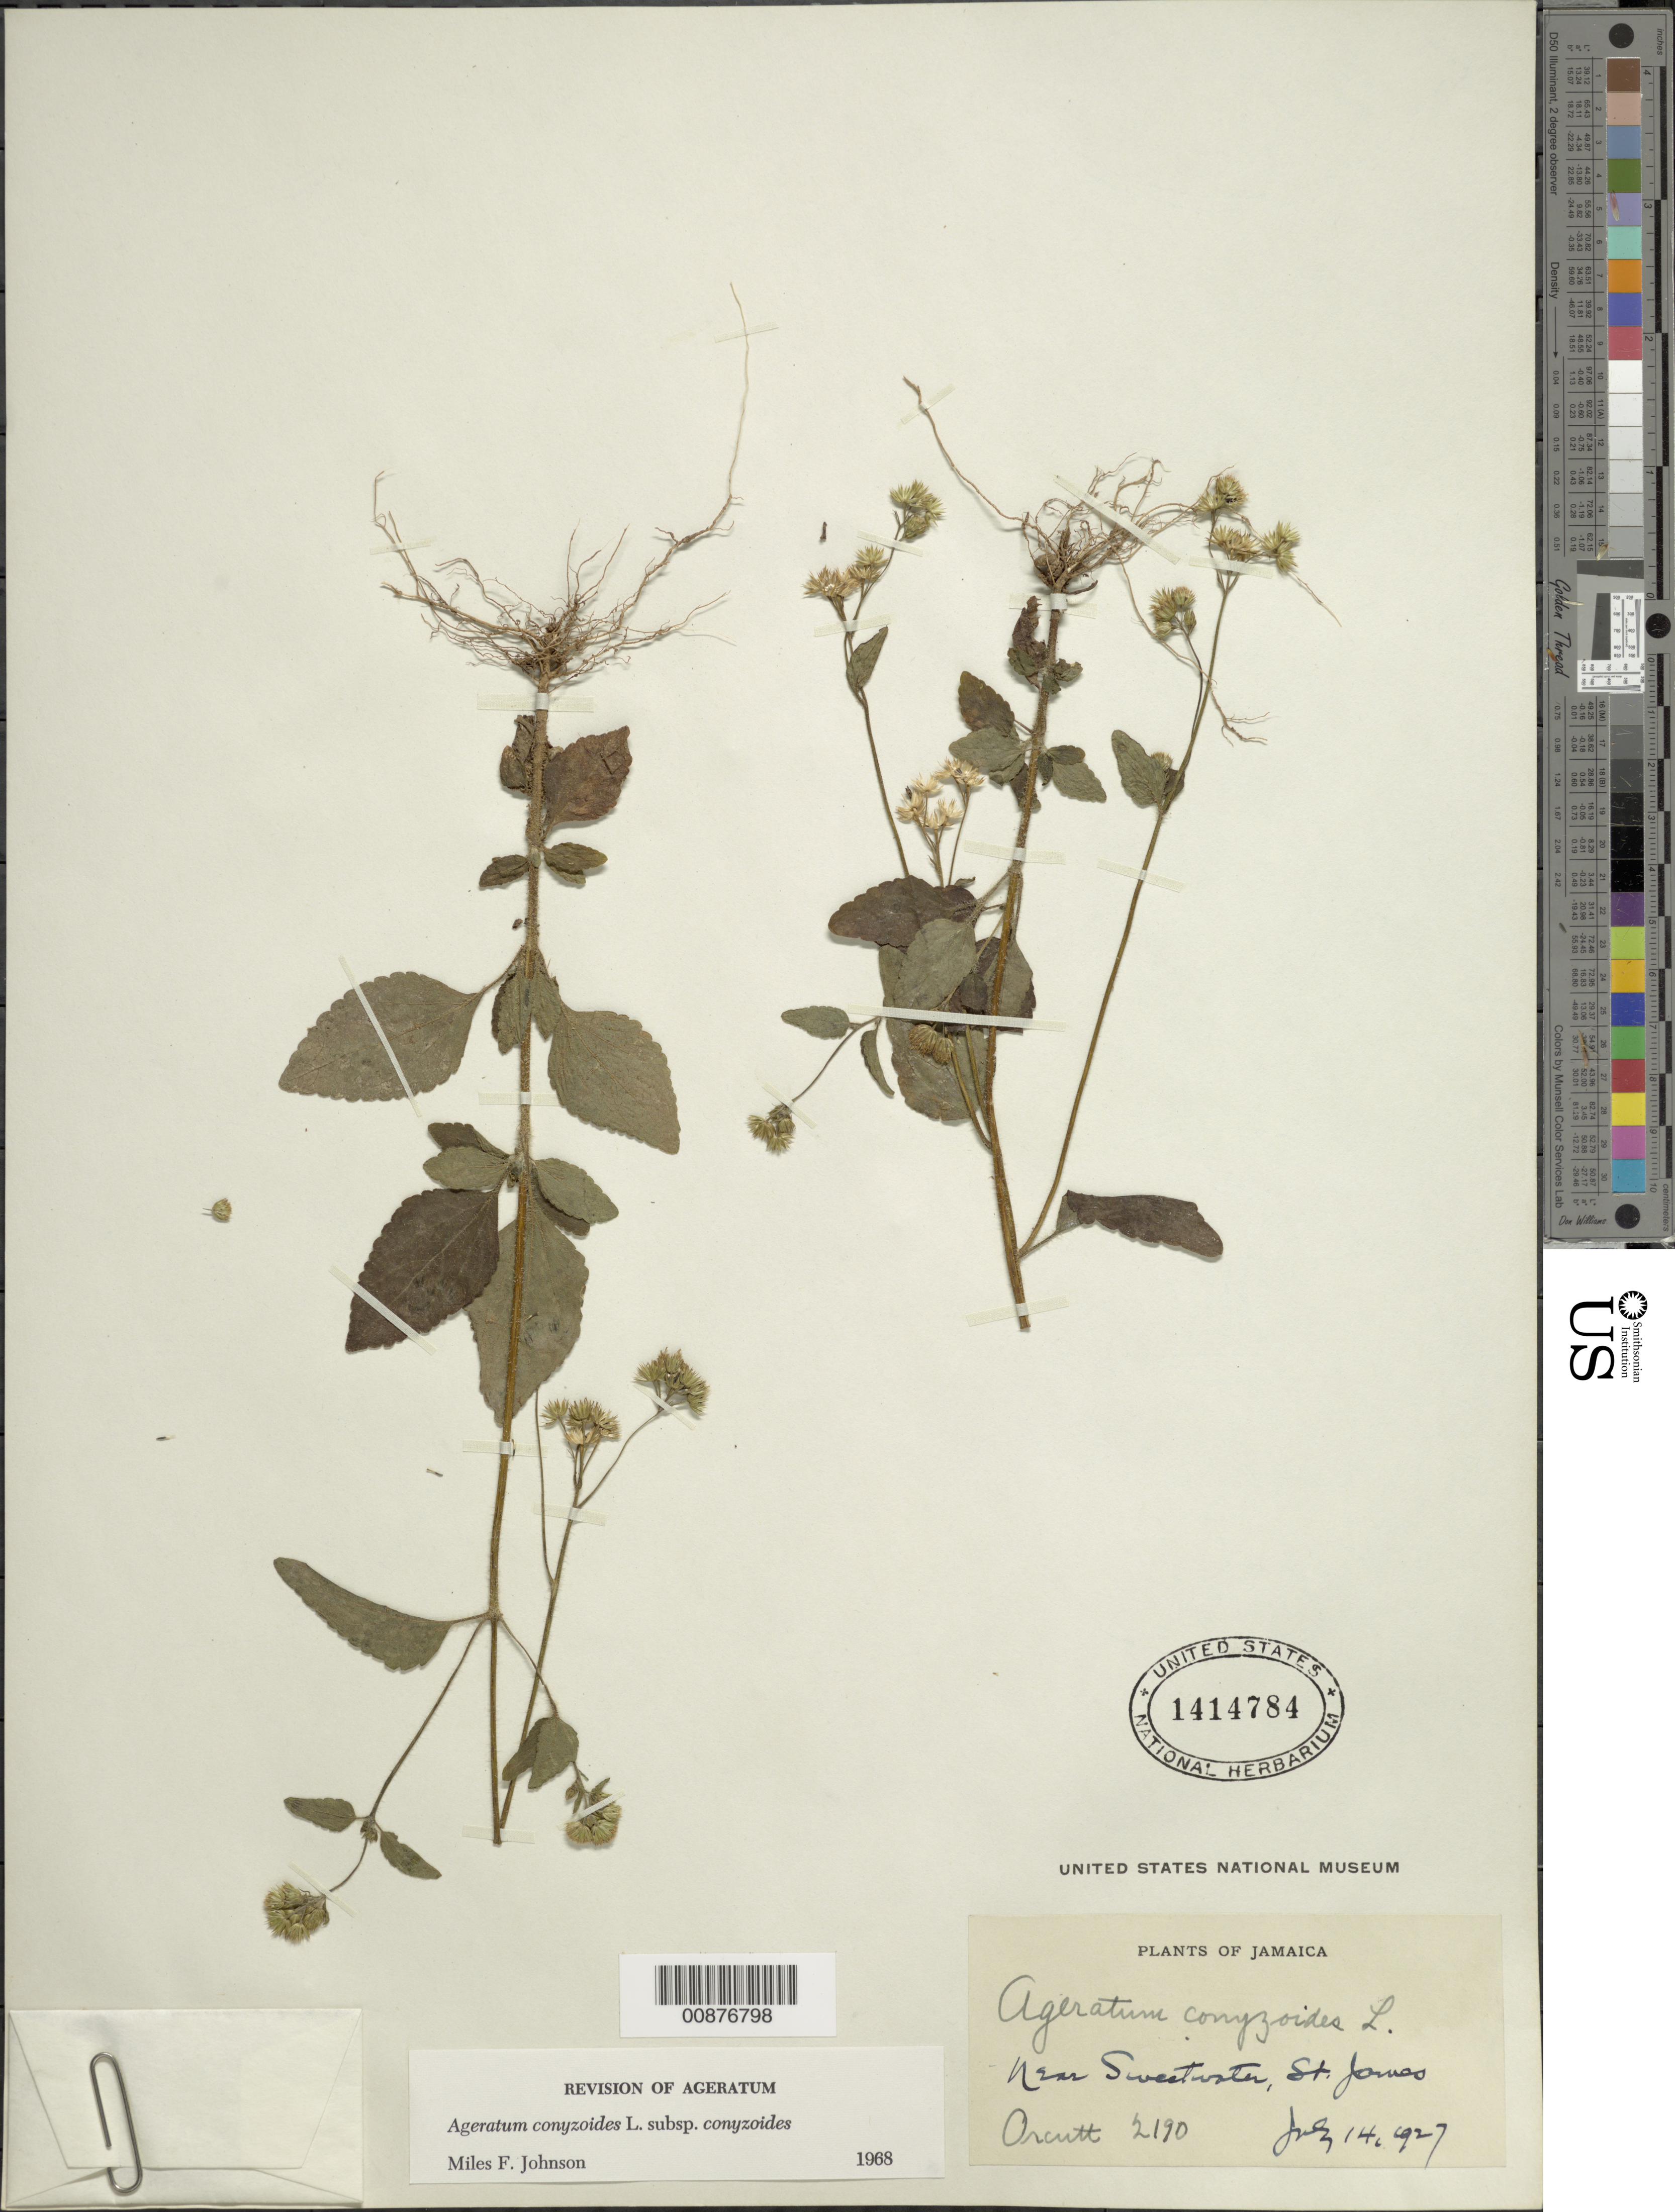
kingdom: Plantae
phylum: Tracheophyta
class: Magnoliopsida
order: Asterales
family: Asteraceae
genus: Ageratum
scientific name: Ageratum conyzoides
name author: L.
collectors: C. R. Orcutt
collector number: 2190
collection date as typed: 14 Jul 1927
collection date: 1927-07-14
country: Jamaica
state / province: Saint James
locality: Near Sweetwater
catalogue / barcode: US 1414784